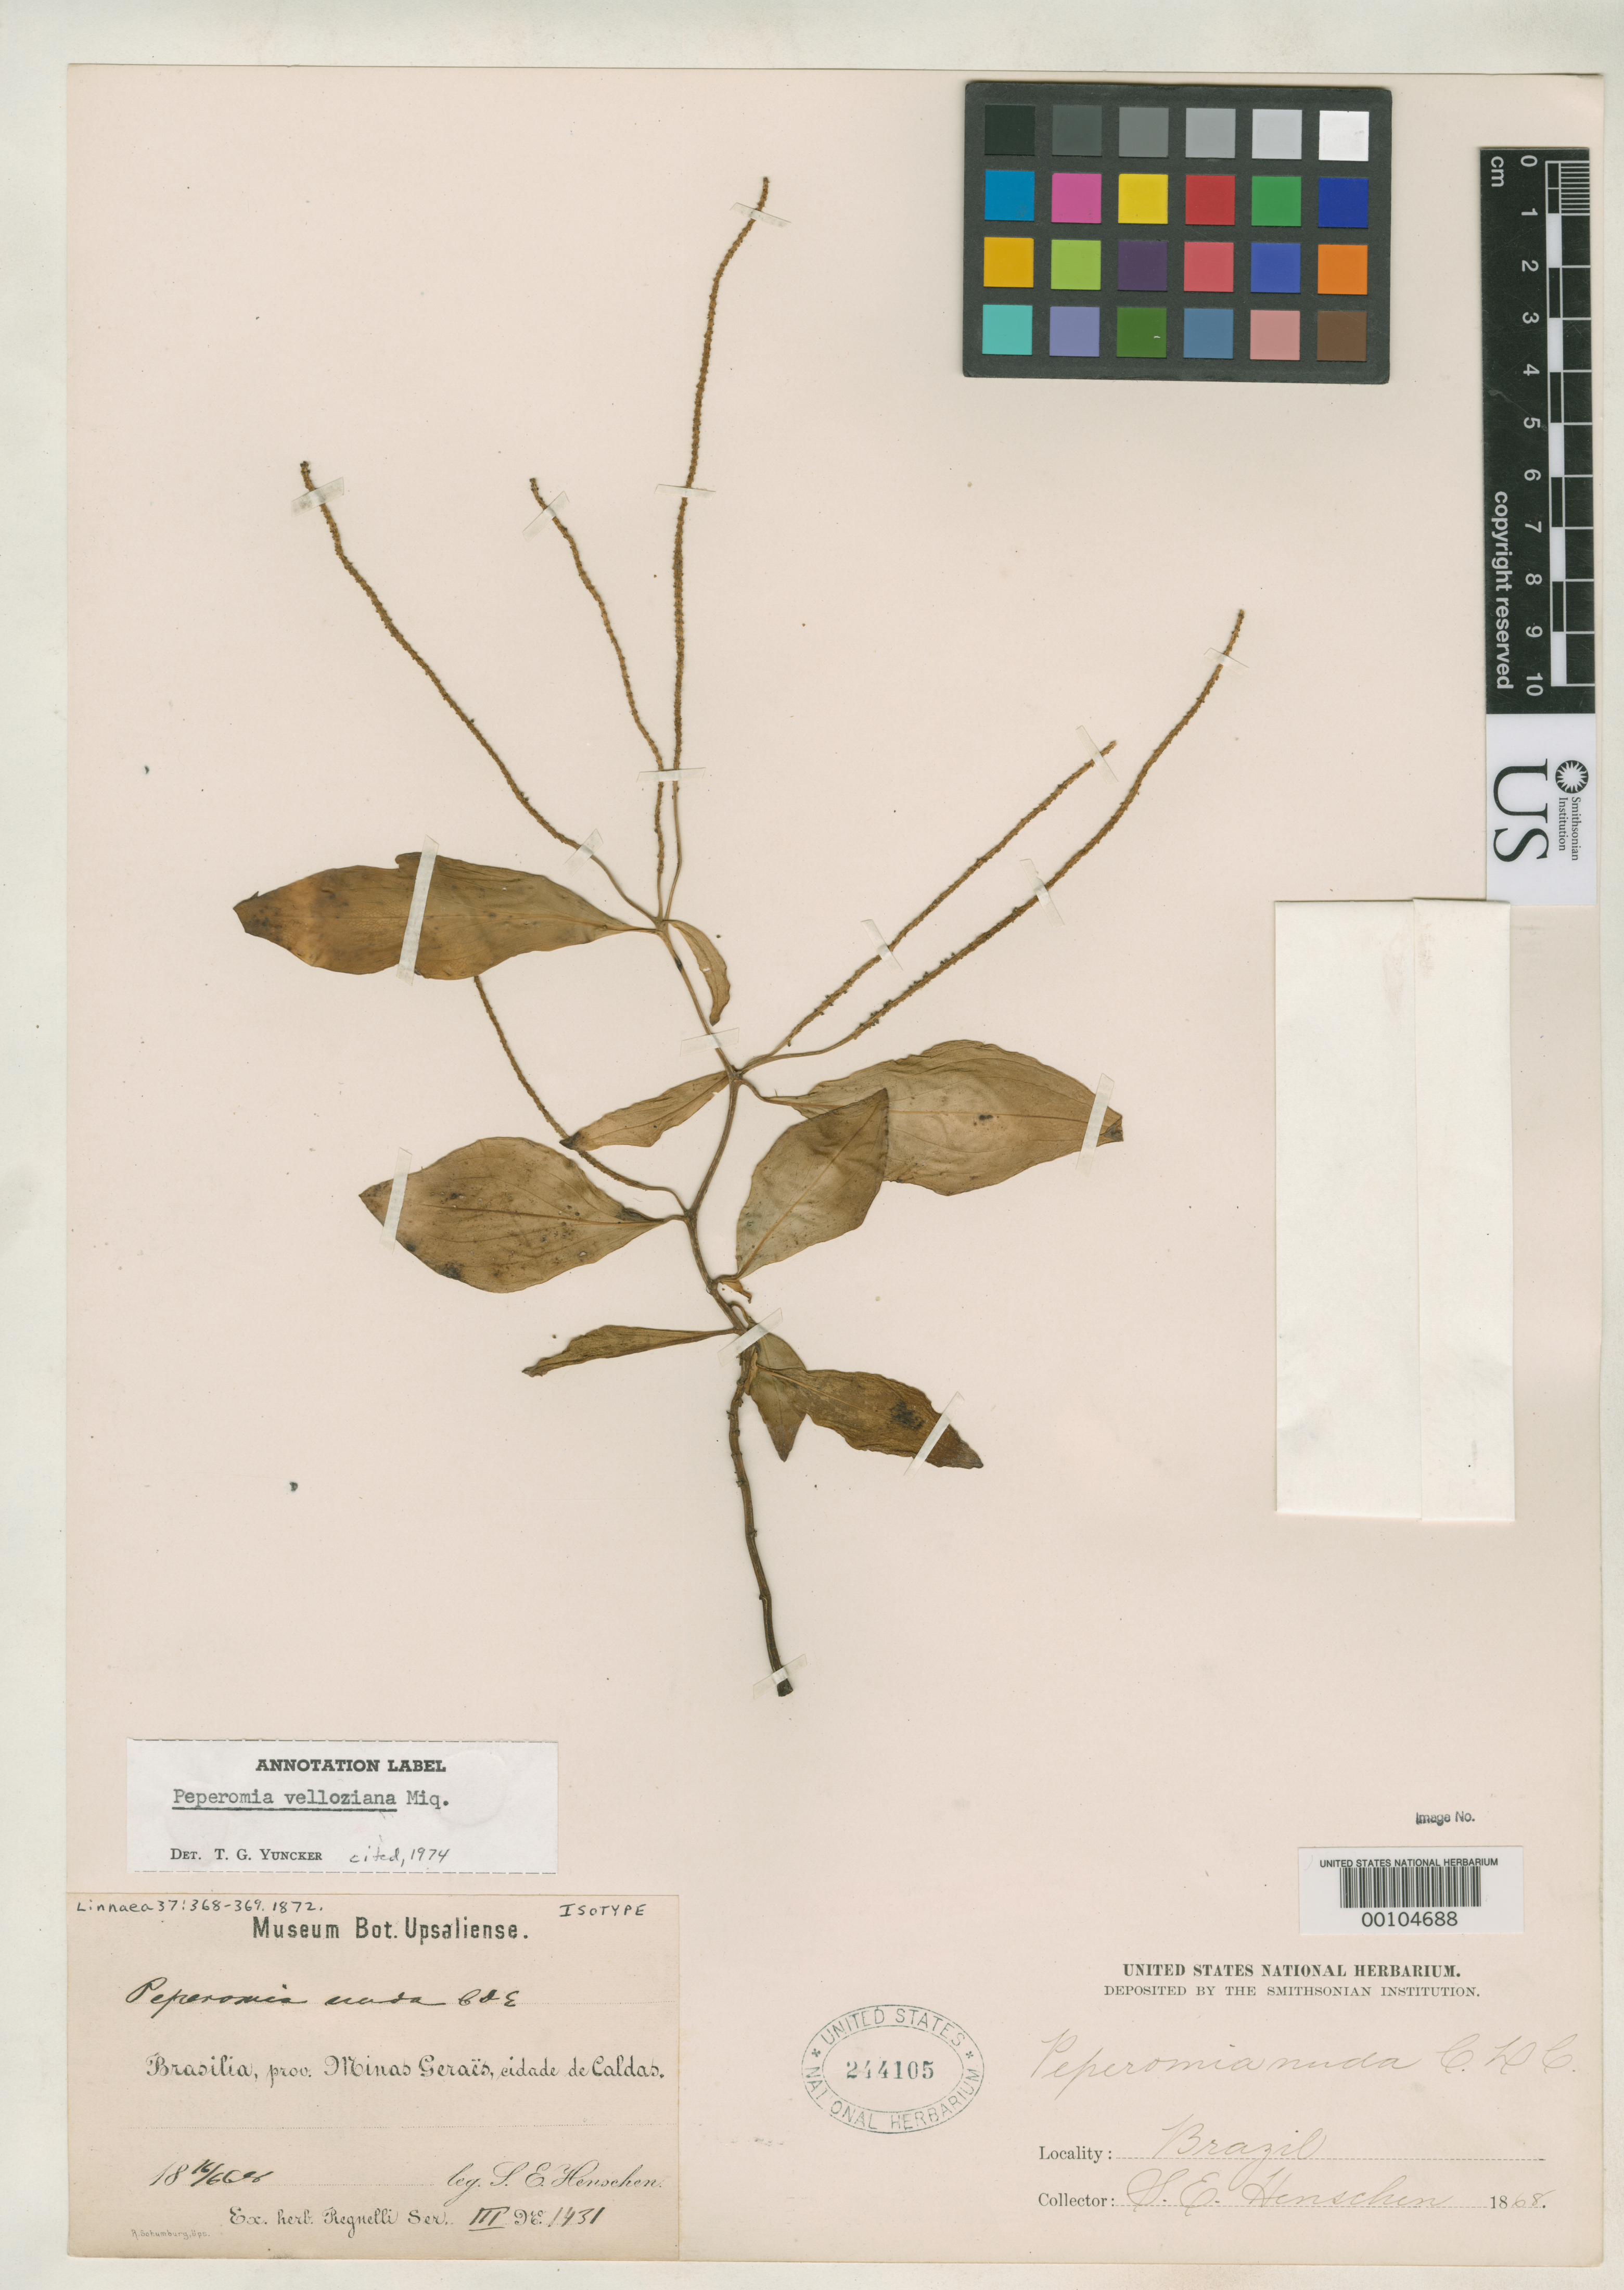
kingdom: Plantae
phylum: Tracheophyta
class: Magnoliopsida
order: Piperales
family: Piperaceae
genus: Peperomia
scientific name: Peperomia nuda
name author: C. DC.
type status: Isotype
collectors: S. E. Henschen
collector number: Herb. Regnell III 1431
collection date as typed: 16 Jun 1868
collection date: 1868-06-16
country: Brazil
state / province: Minas Gerais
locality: Cidade de Caldas.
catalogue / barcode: US 244105